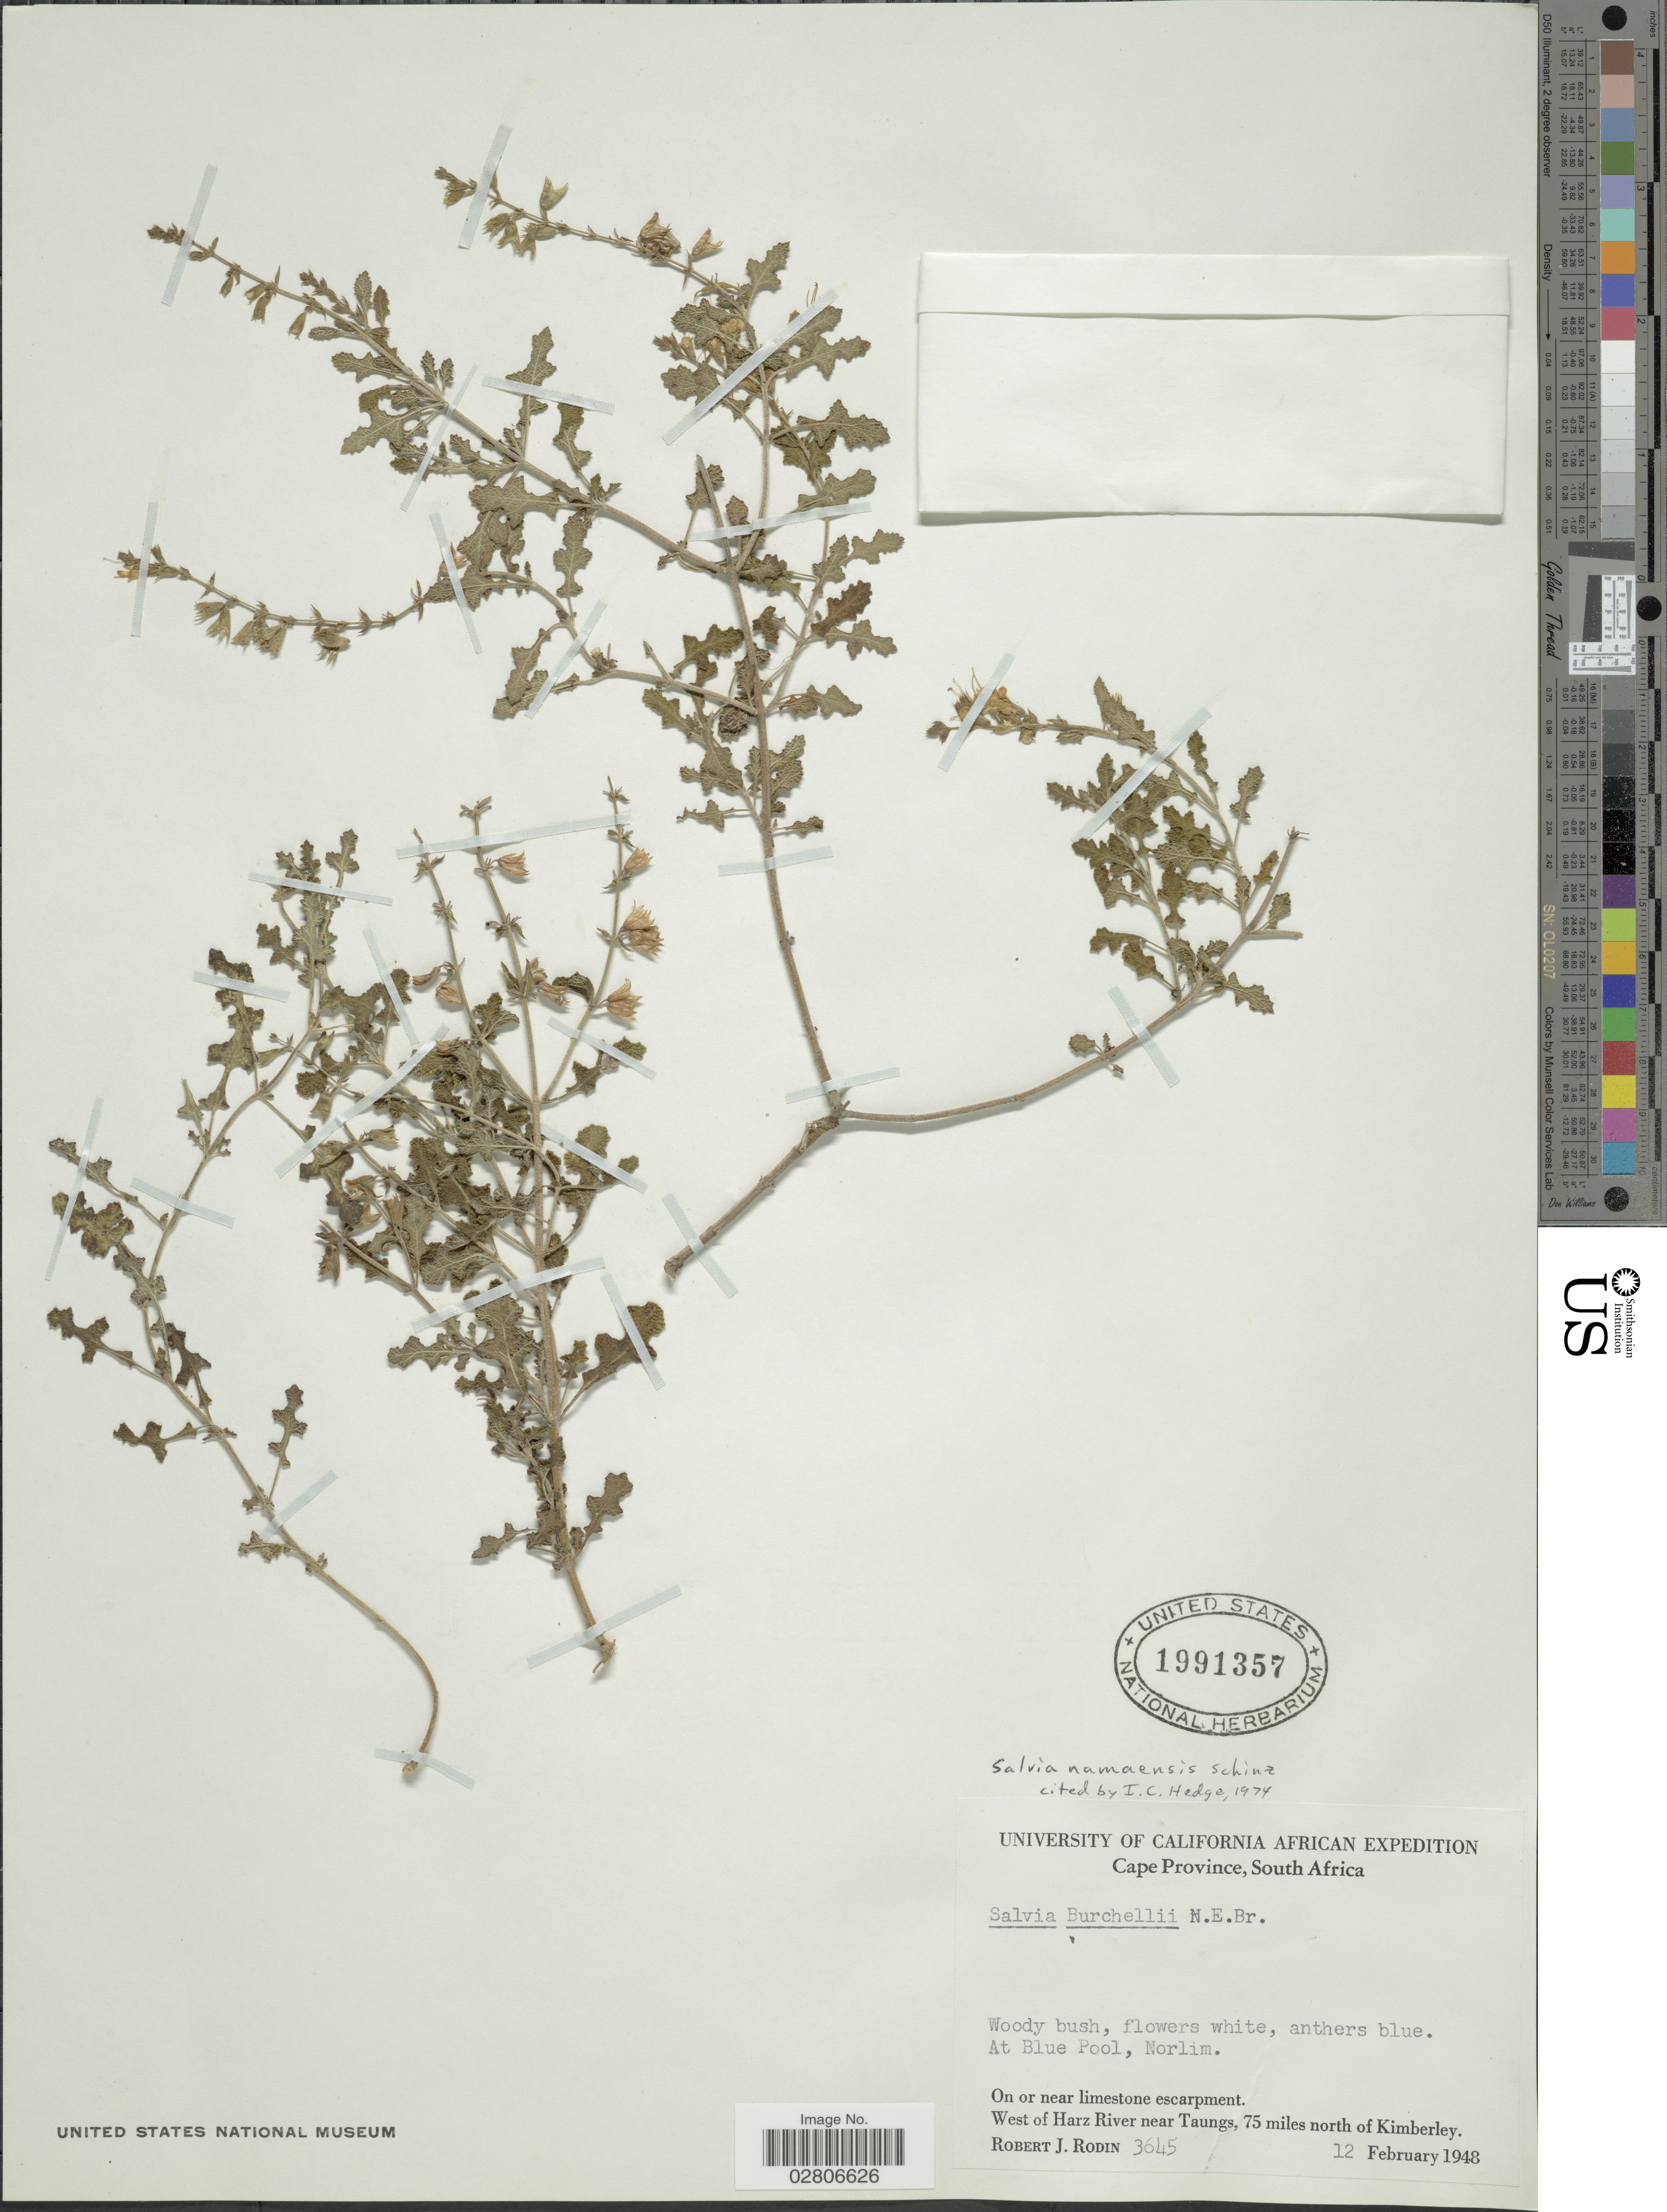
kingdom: Plantae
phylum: Tracheophyta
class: Magnoliopsida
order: Lamiales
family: Lamiaceae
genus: Salvia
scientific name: Salvia namaensis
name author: Schinz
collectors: R. J. Rodin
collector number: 3645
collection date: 1948-02-12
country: South Africa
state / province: North West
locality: At Blue Pool, Norlim, on or near limestone escarpment, West of Harz River near Taungs, 75 miles north of Kimberley.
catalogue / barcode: US 1991357